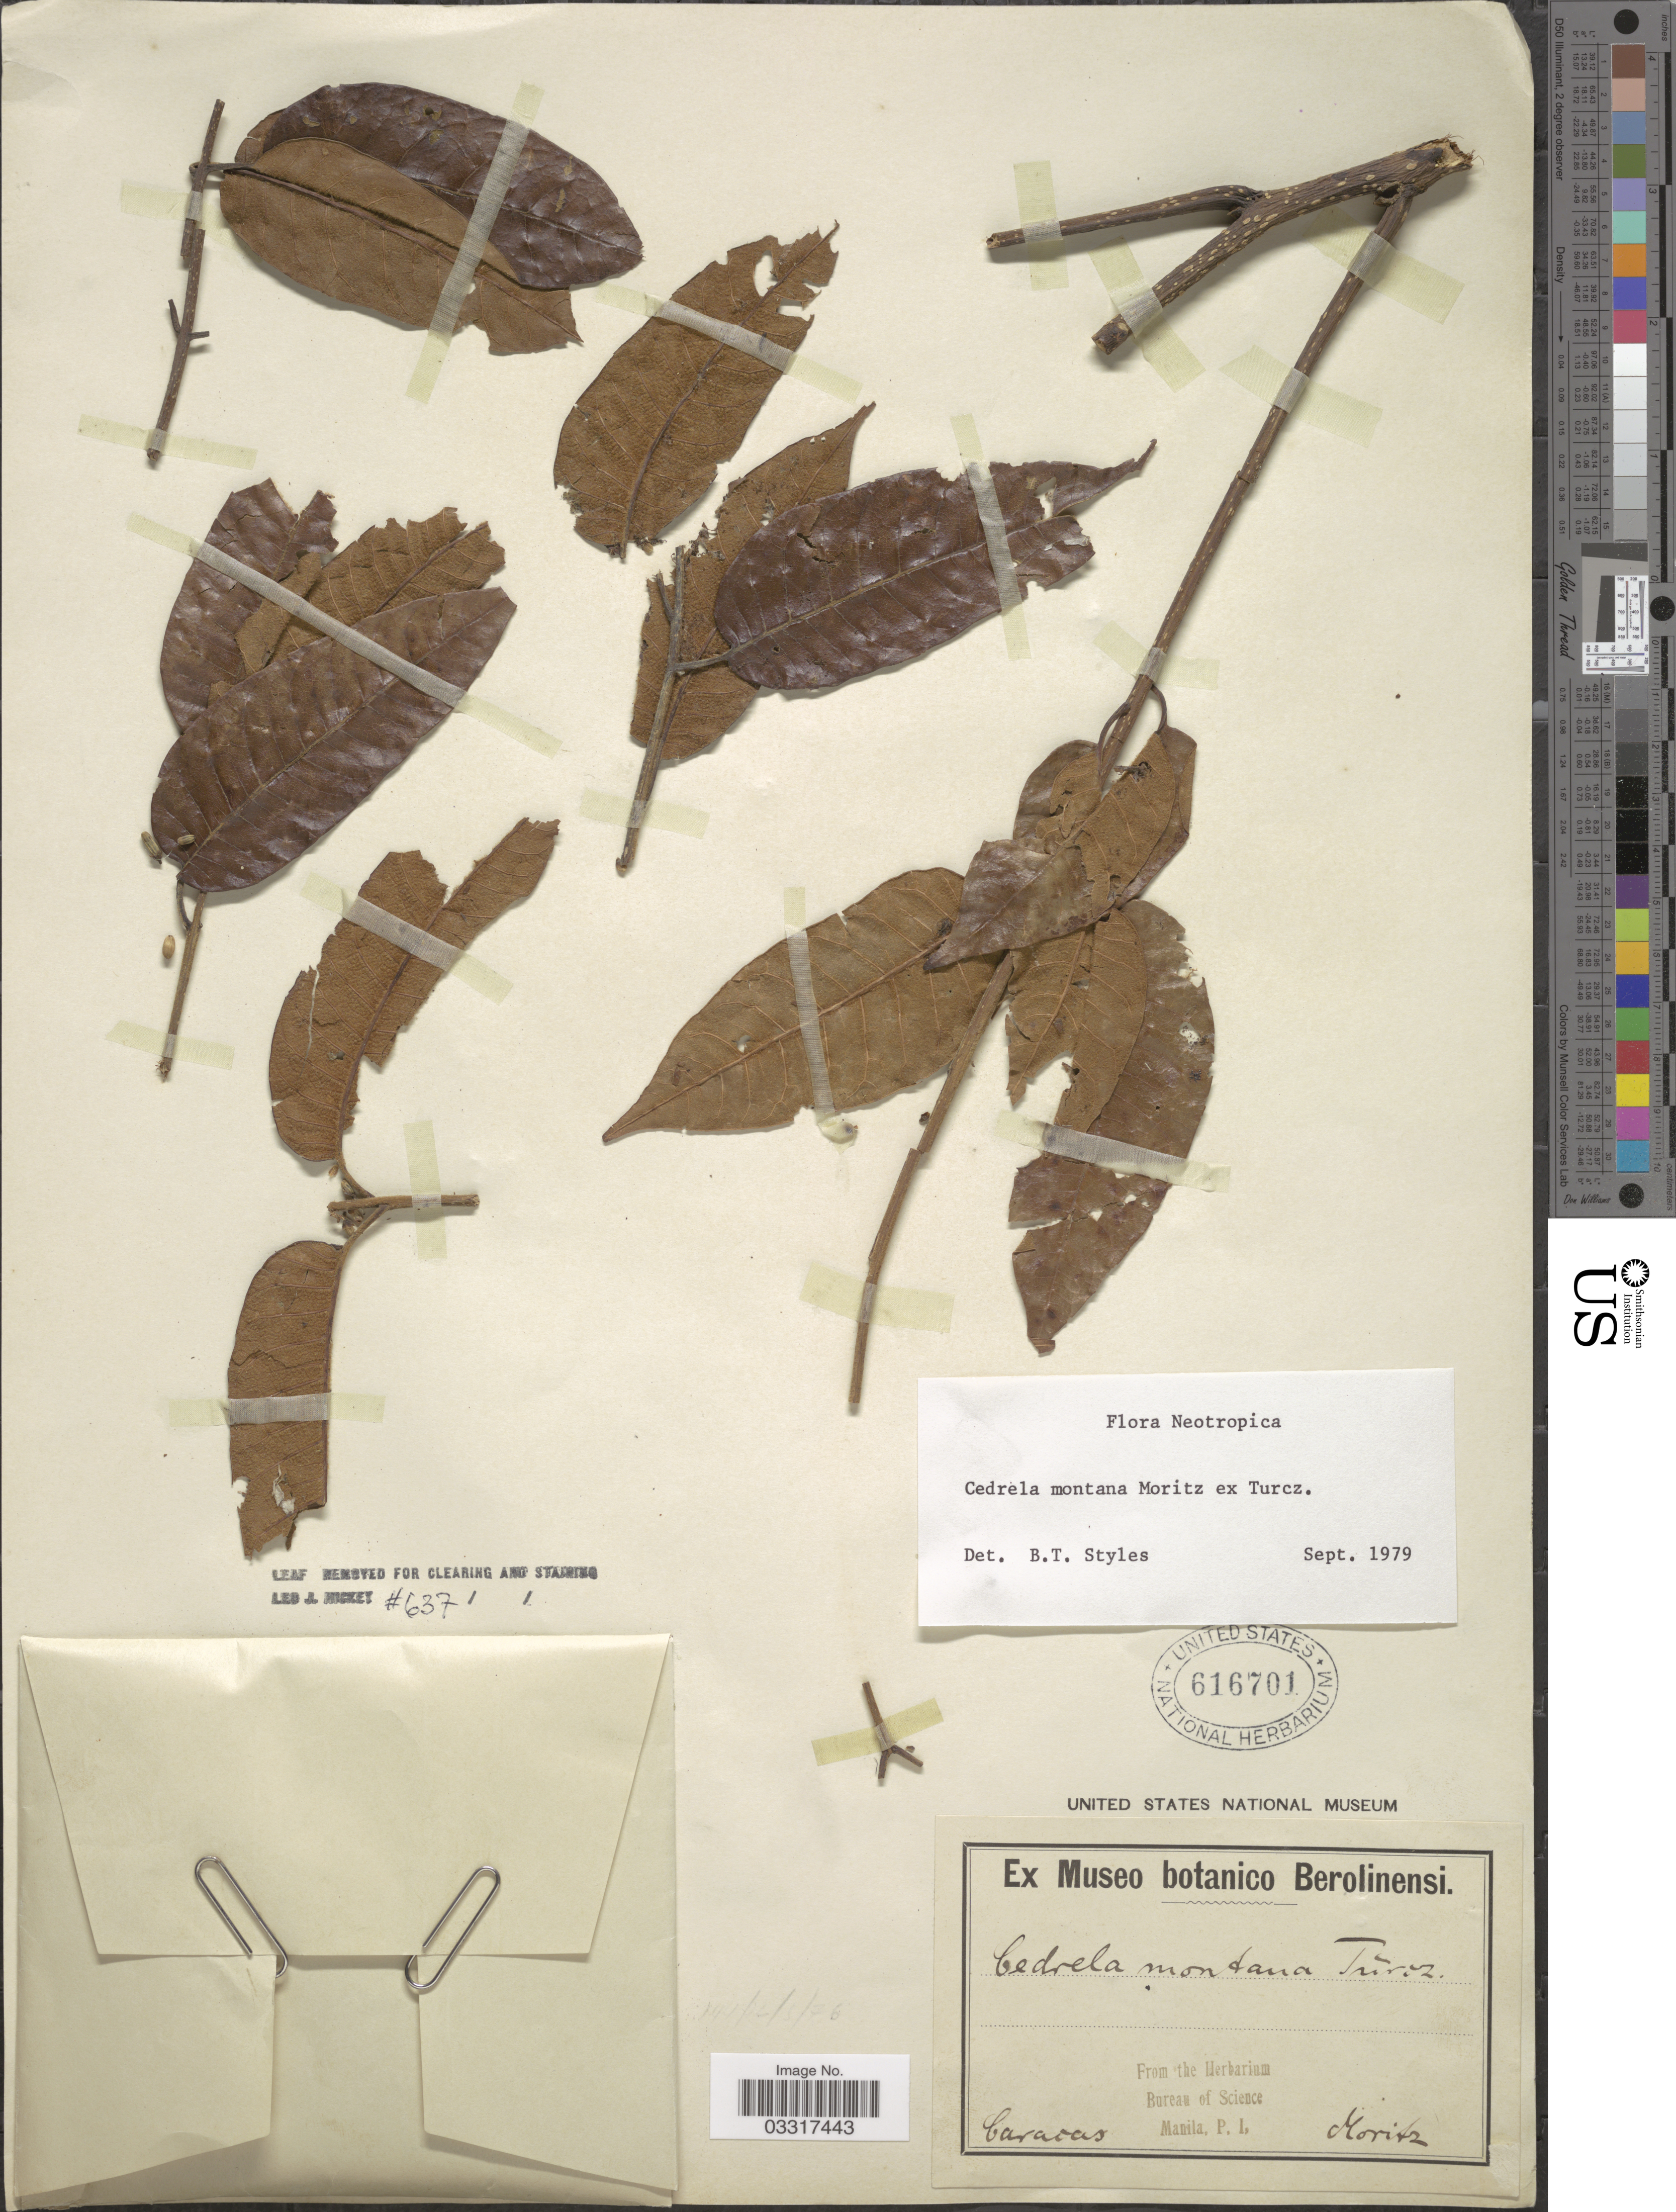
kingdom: Plantae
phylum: Tracheophyta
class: Magnoliopsida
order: Sapindales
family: Meliaceae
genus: Cedrela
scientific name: Cedrela montana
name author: Moritz ex Turcz.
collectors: Moritz, --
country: Venezuela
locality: Caracas.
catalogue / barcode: US 616701